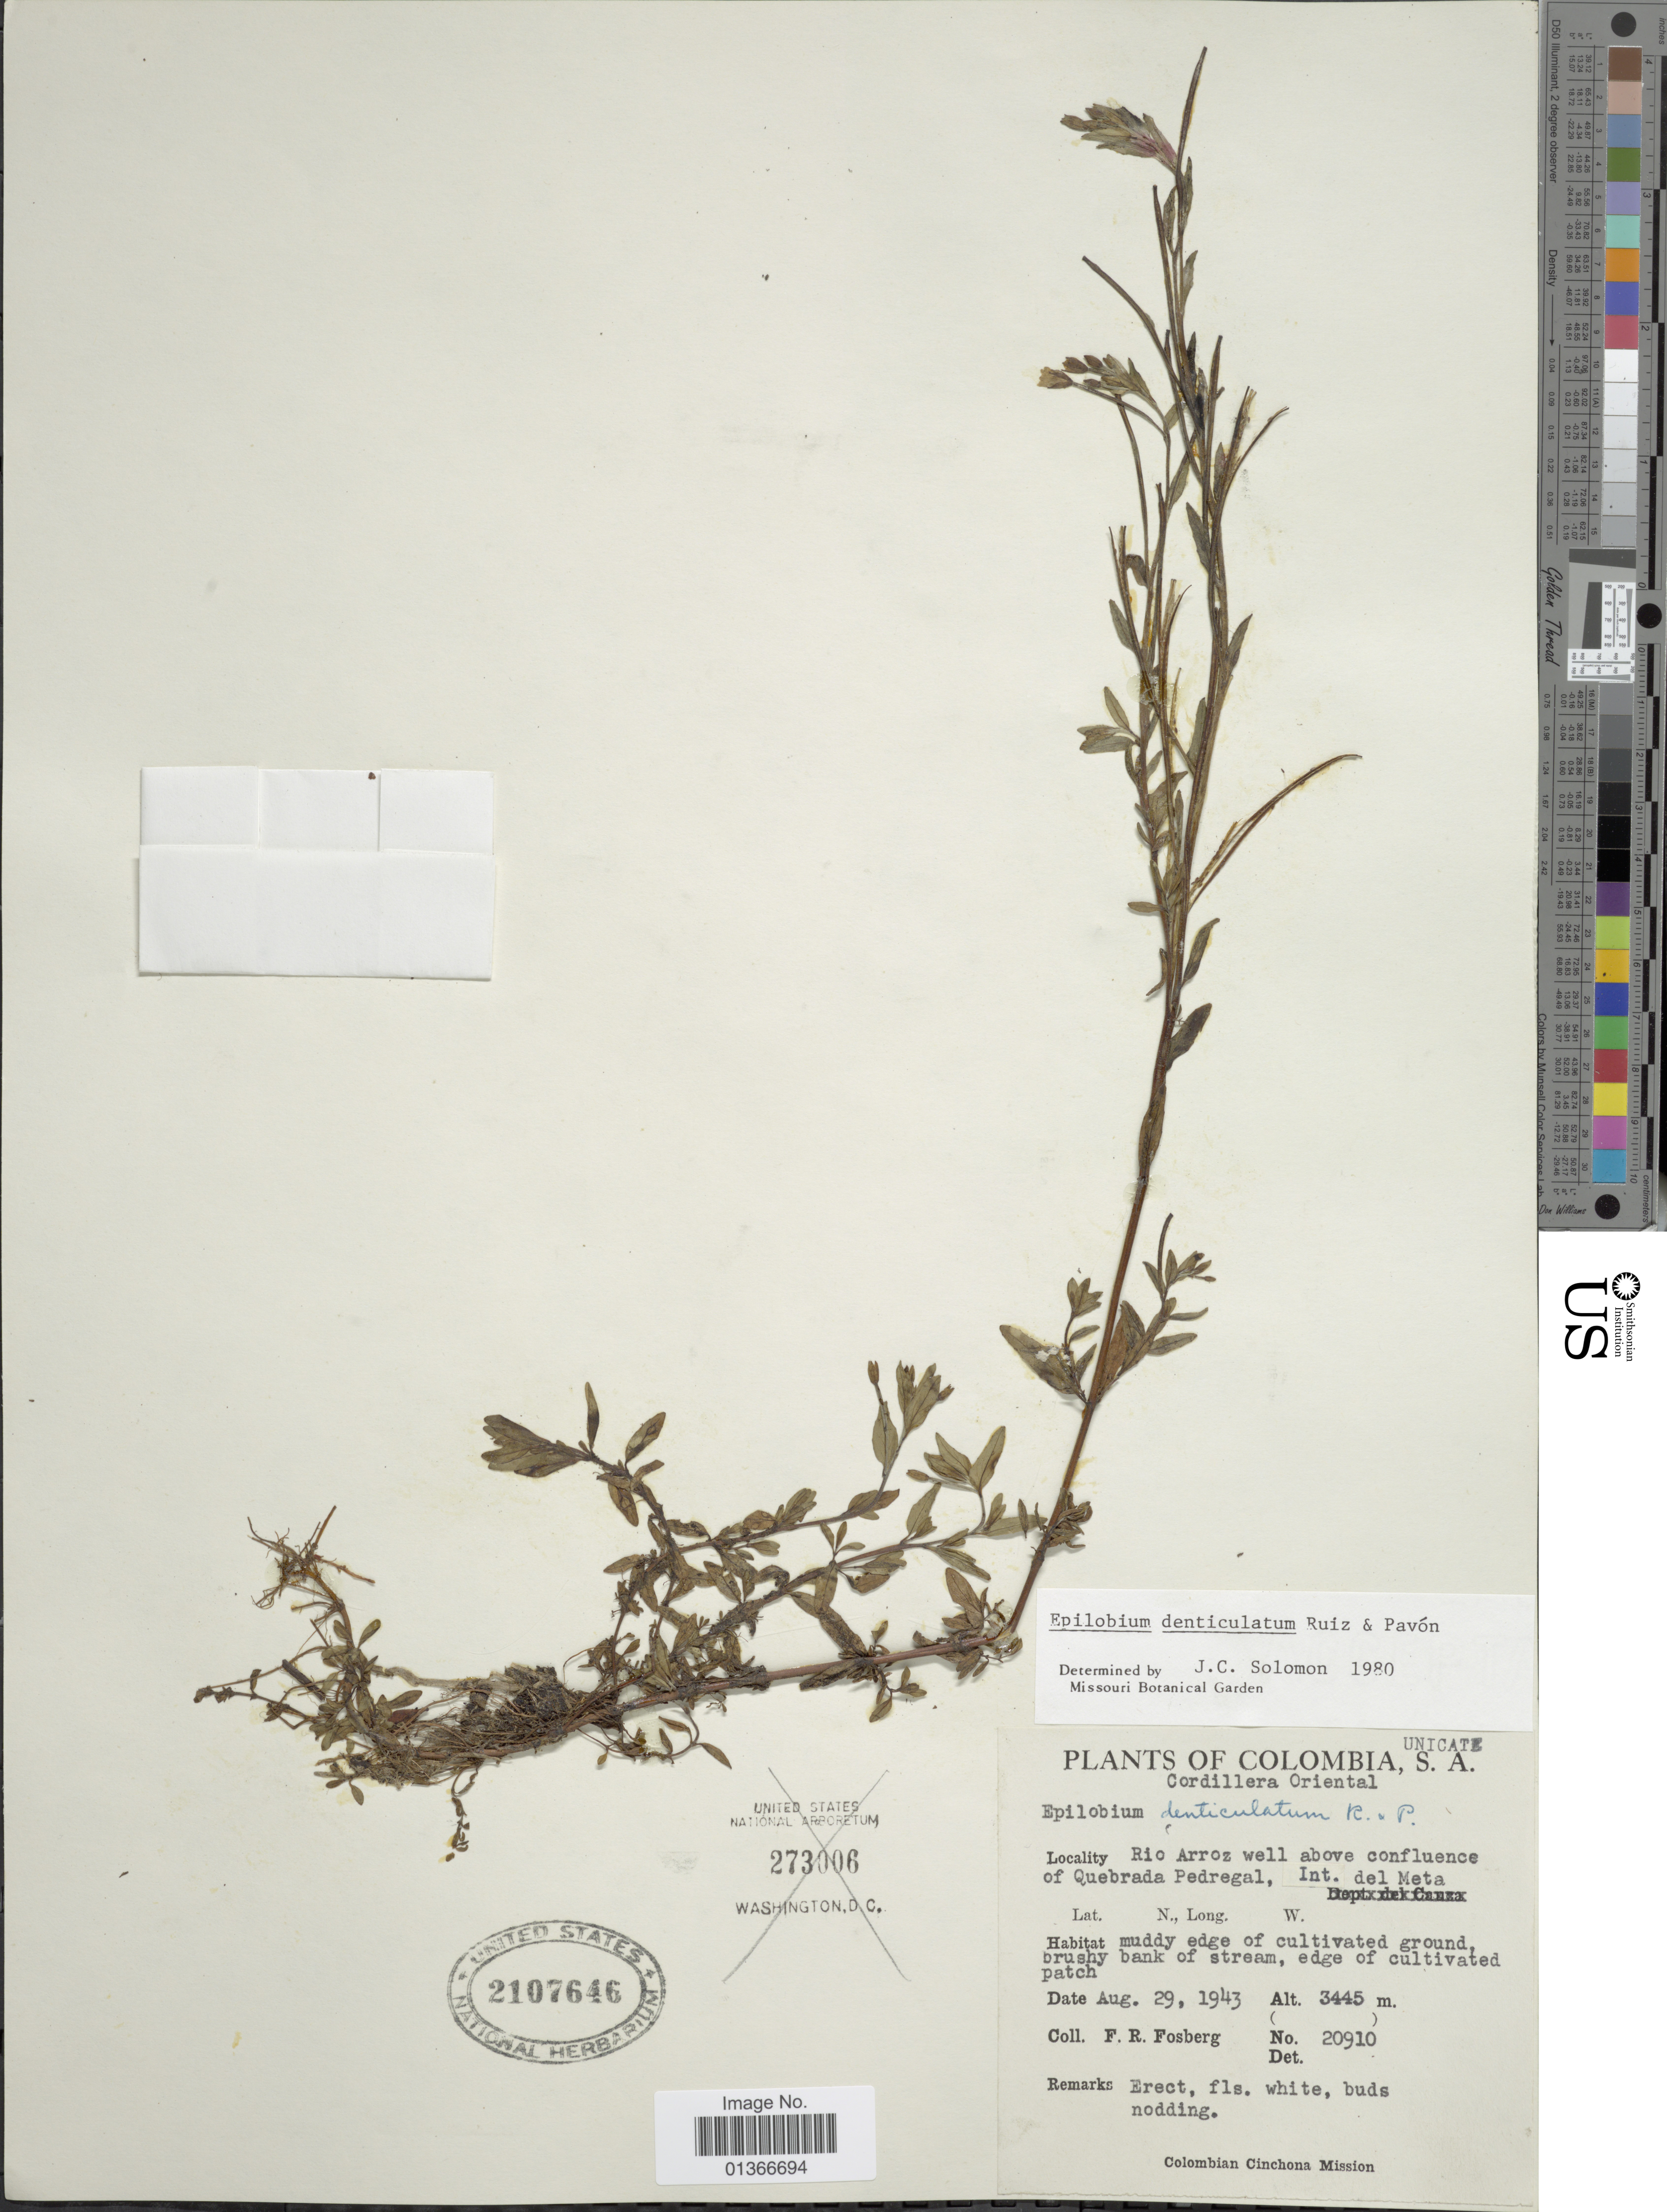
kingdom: Plantae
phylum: Tracheophyta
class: Magnoliopsida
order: Myrtales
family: Onagraceae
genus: Epilobium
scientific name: Epilobium denticulatum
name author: Ruiz & Pav.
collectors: F. R. Fosberg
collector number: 20910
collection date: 1943-08-29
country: Colombia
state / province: Meta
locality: Cordillera Oriental. Rio Arroz well above confluence of Quebrada Pedregal.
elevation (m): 3445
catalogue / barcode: US 2107646